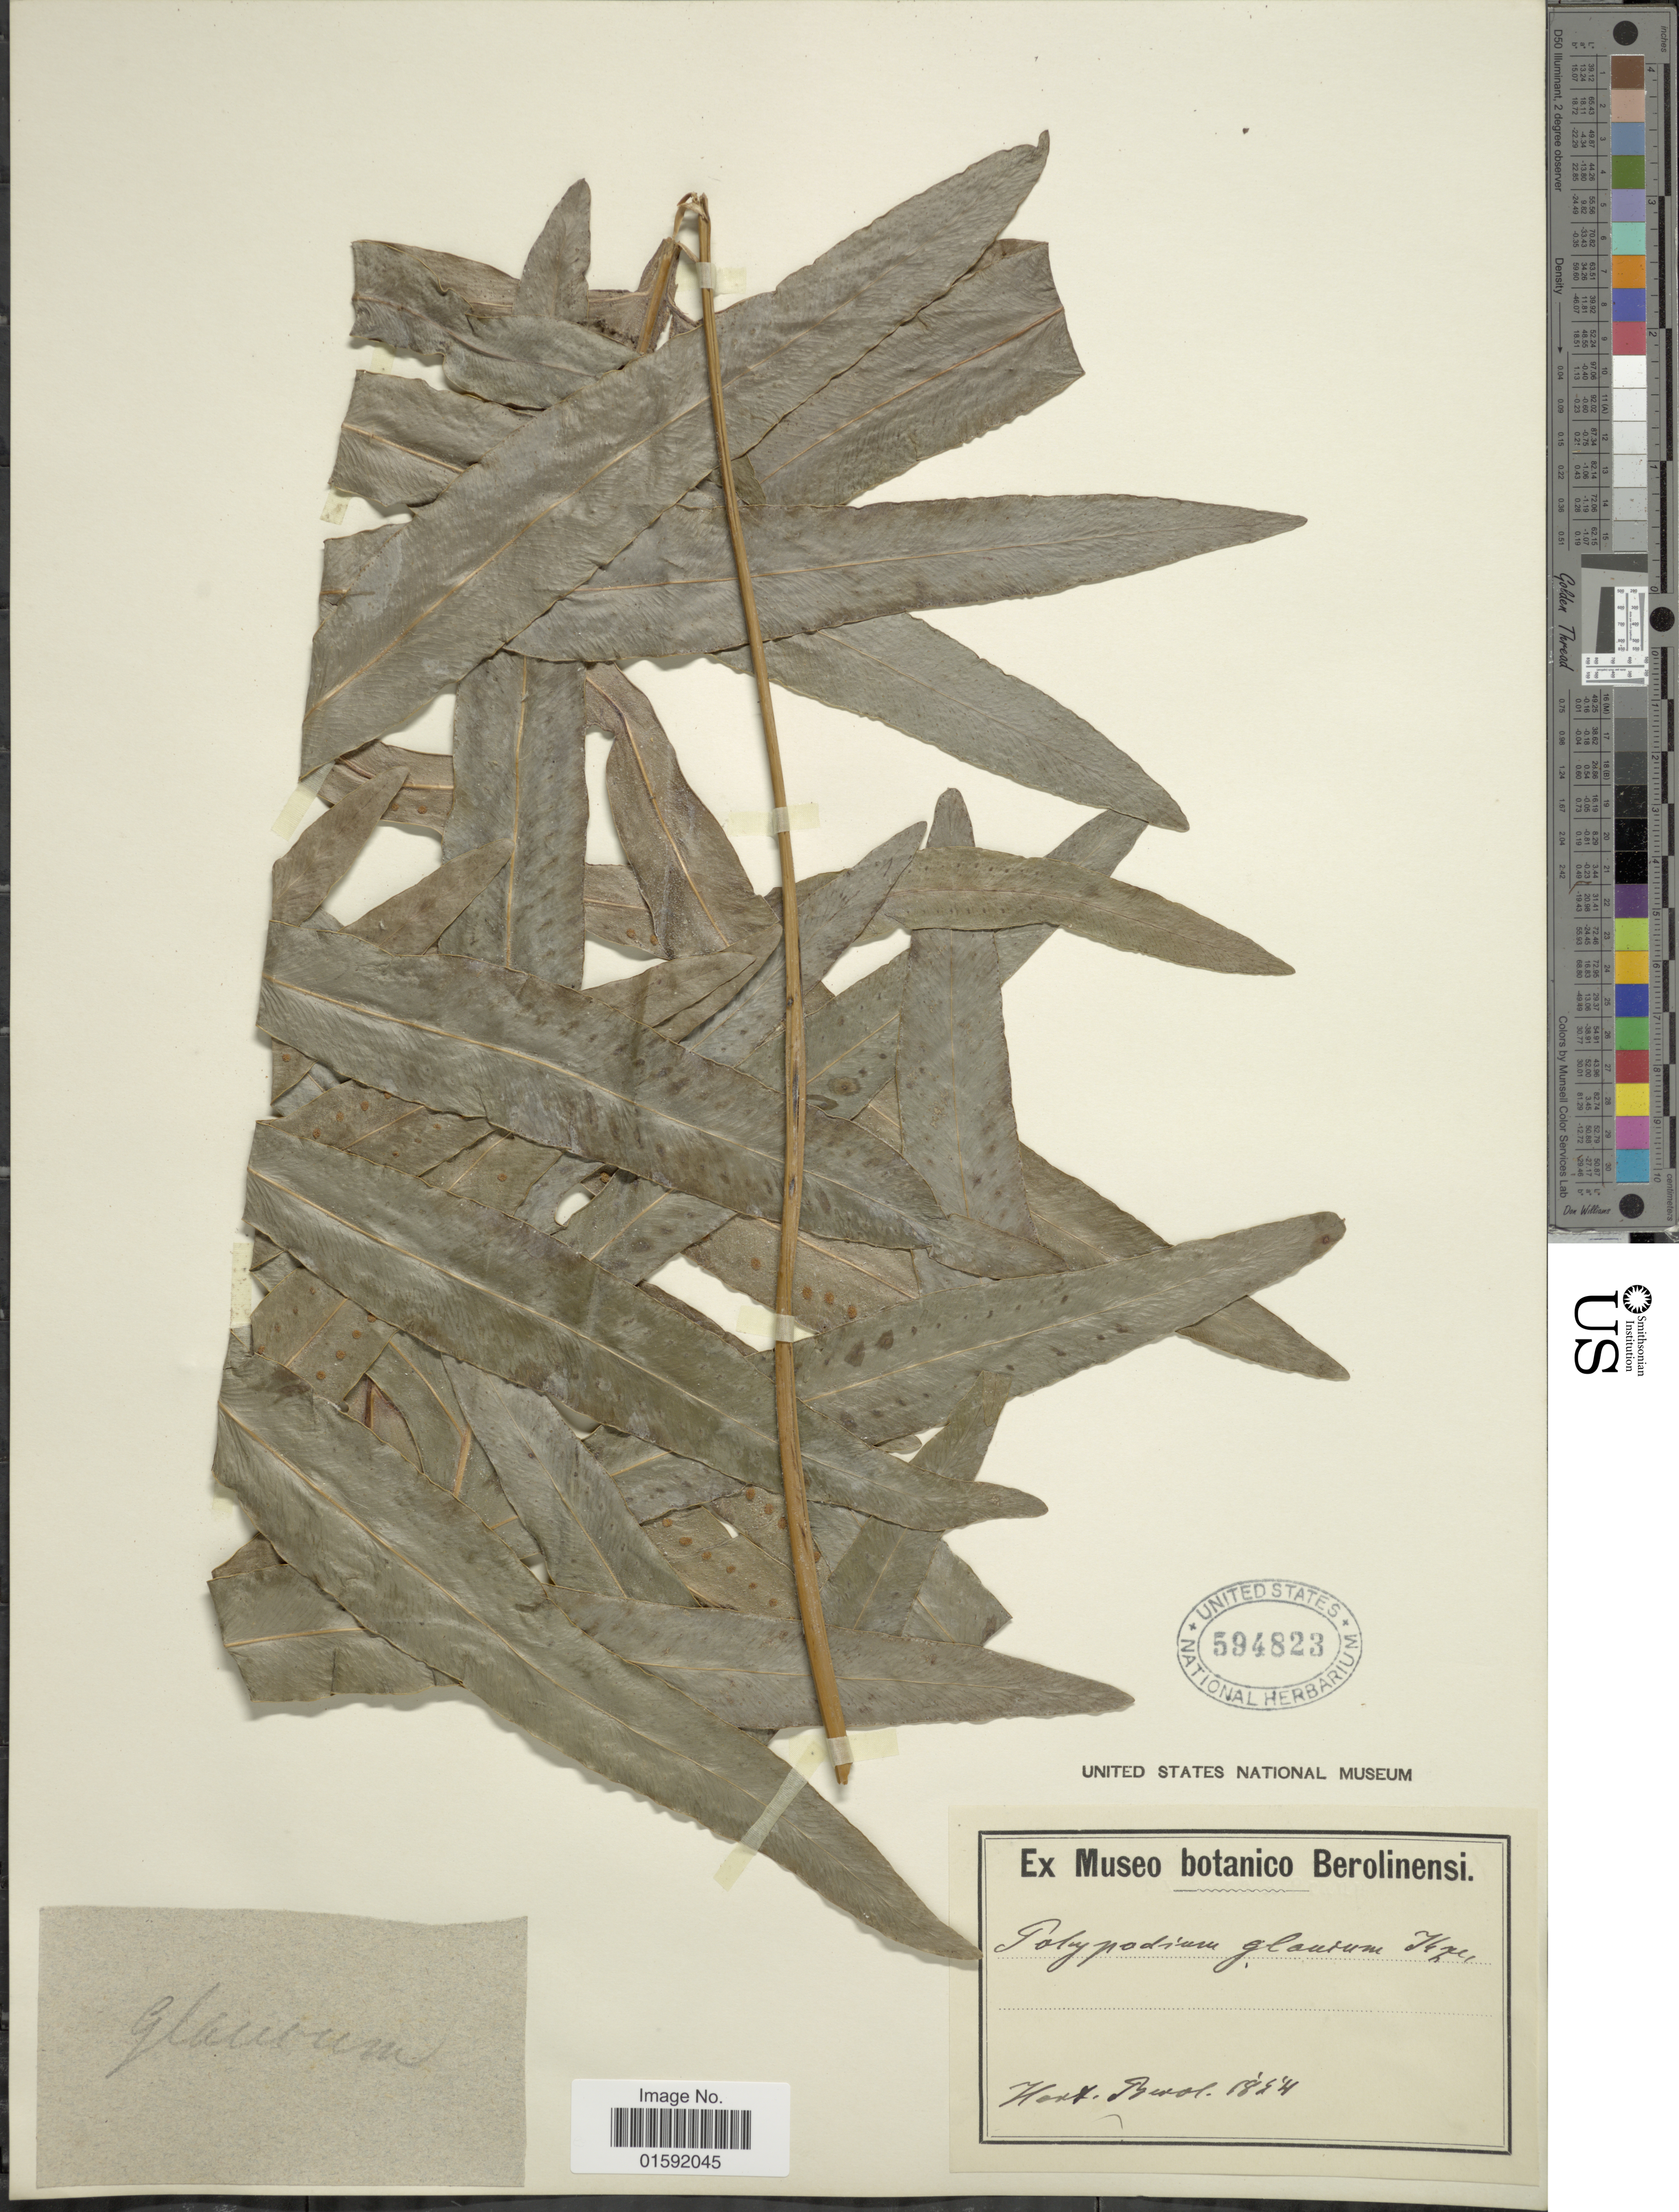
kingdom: Plantae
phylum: Tracheophyta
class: Polypodiopsida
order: Polypodiales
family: Polypodiaceae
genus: Phlebodium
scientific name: Phlebodium aureum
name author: (L.) J. Sm.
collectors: ex Mus. Bot. Berolinensi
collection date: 1854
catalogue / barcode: US 594823